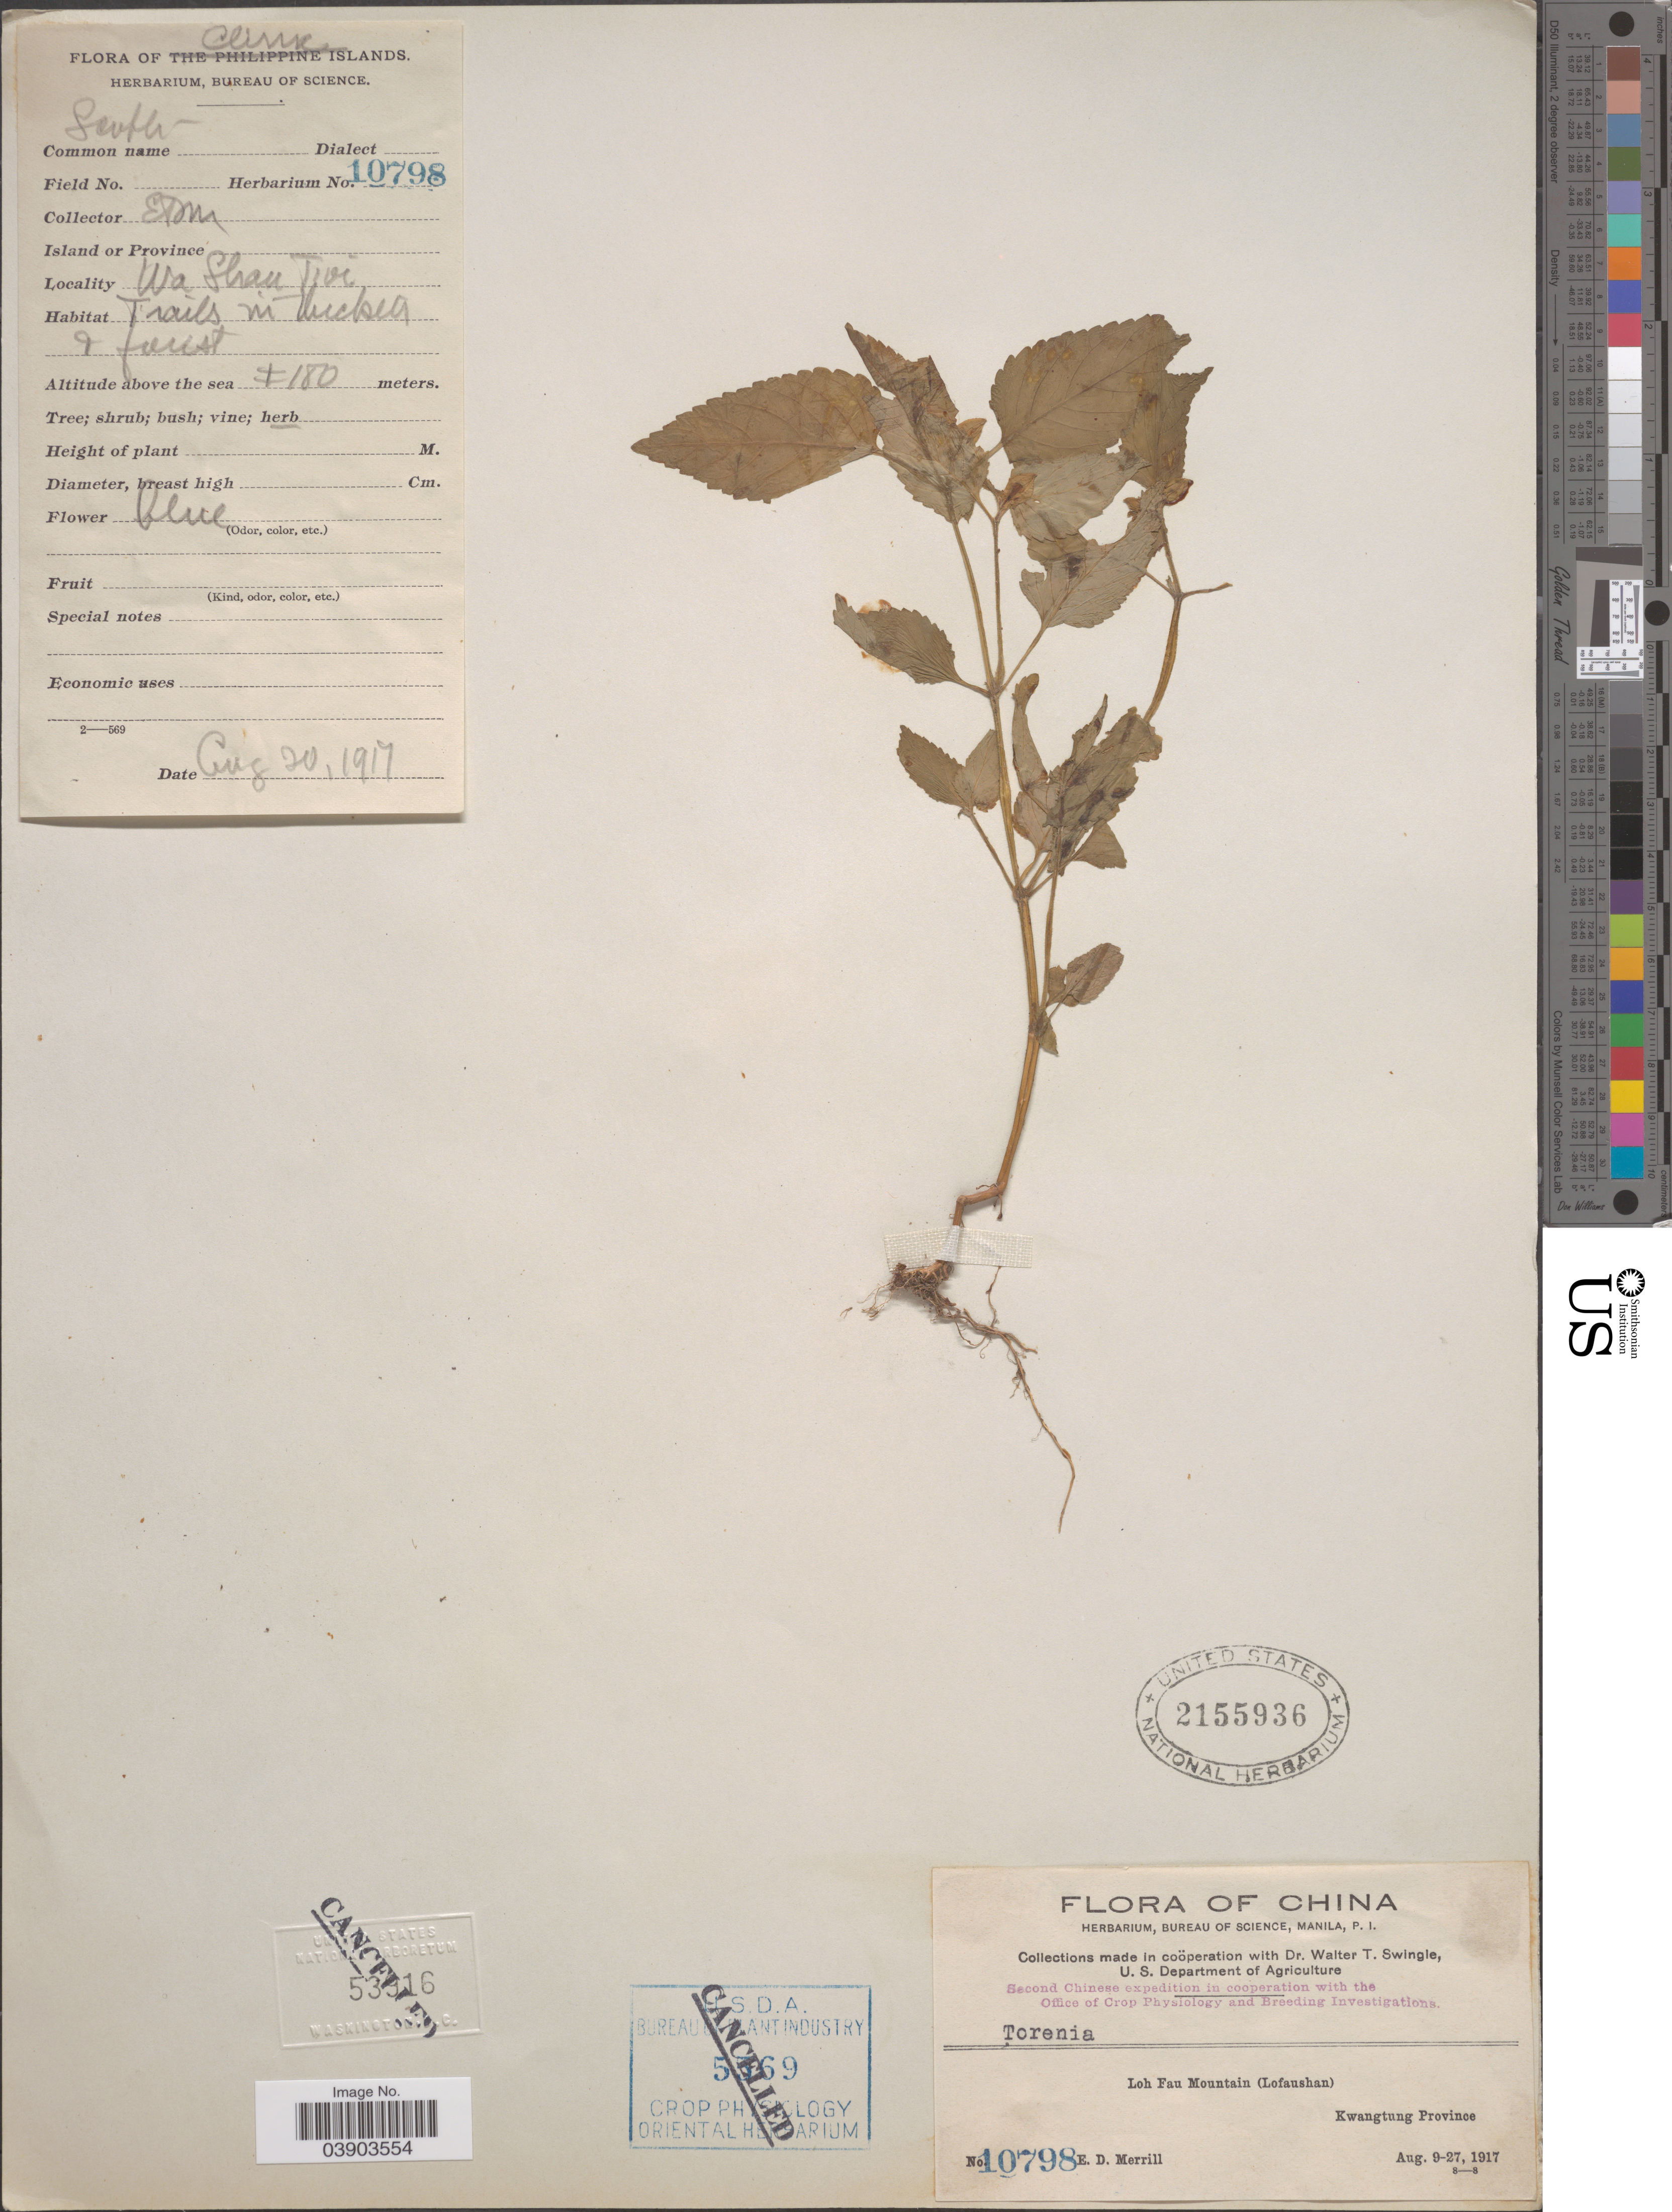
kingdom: Plantae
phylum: Tracheophyta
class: Magnoliopsida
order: Lamiales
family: Linderniaceae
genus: Torenia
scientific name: Torenia sp.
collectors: E. D. Merrill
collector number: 10798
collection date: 1917-08-20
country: China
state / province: Guangdong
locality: Clinse Islands. Wa Shan Toi. Loh Fau Mountain (Lofaushan). Kwangtung Province.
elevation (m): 180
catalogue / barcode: US 2155936